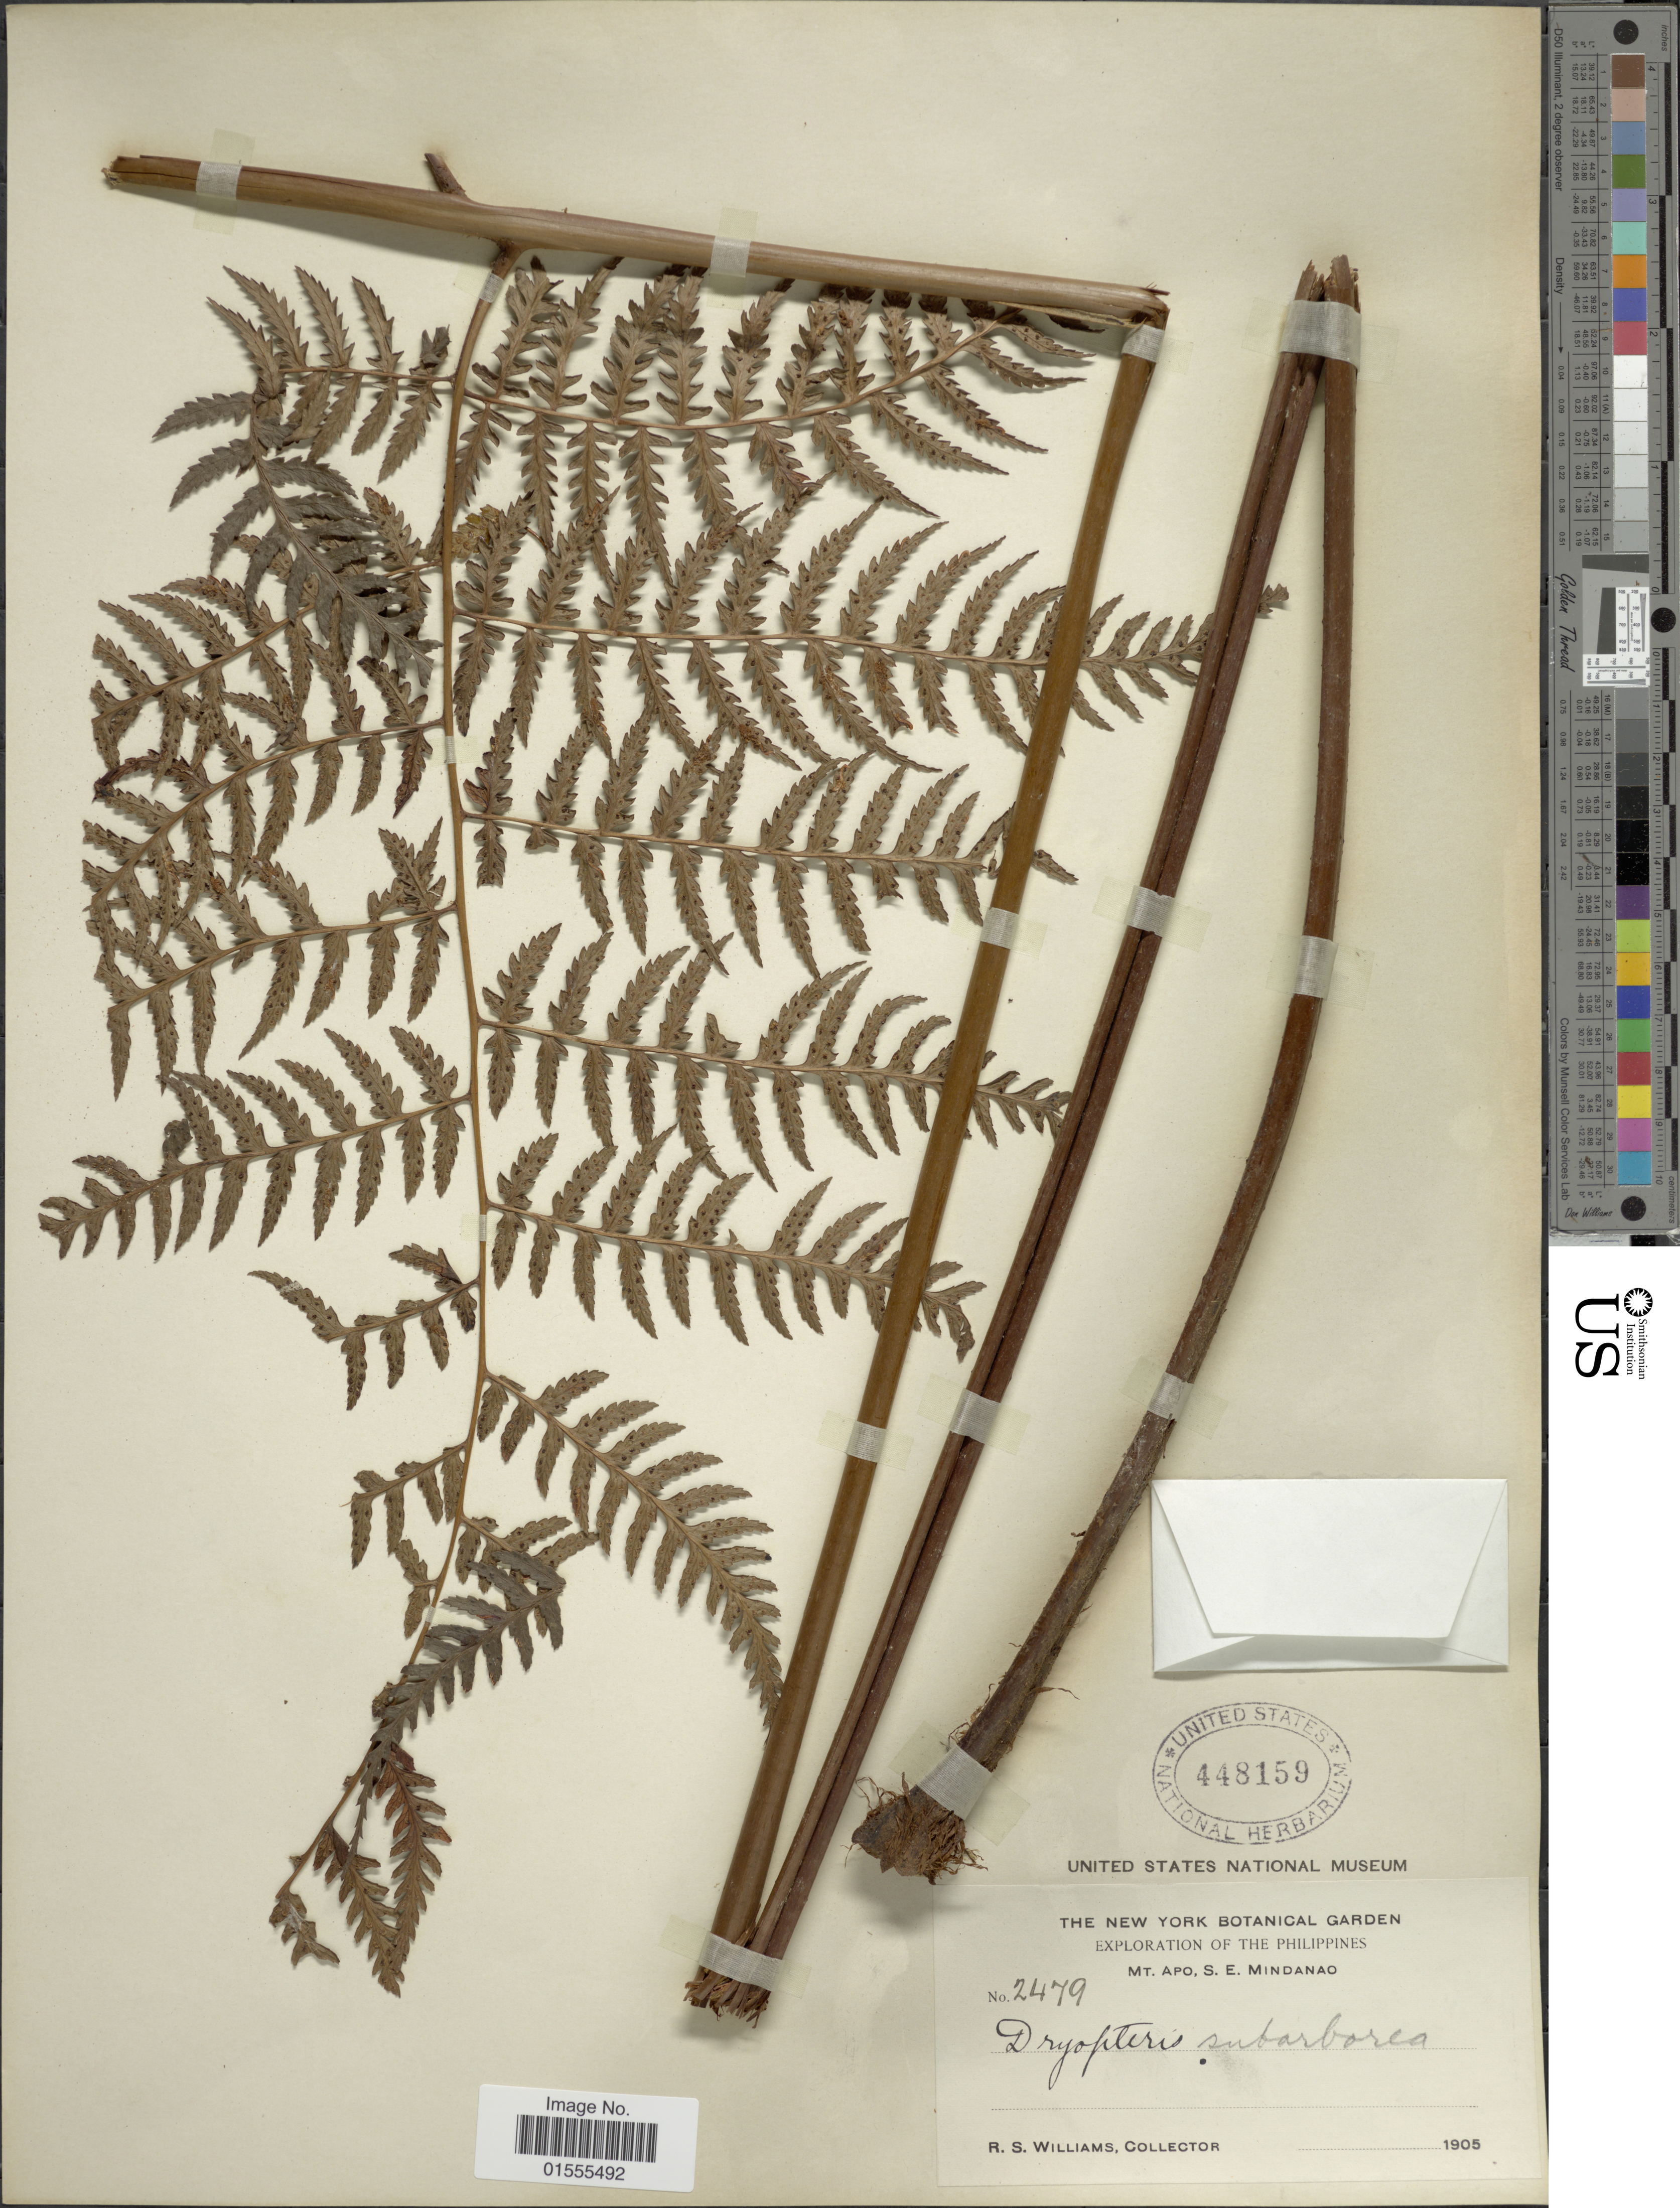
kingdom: Plantae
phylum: Tracheophyta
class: Polypodiopsida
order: Polypodiales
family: Dryopteridaceae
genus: Dryopteris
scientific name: Dryopteris subarborea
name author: (Baker) C. Chr.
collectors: R. S. Williams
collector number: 2479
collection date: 1905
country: Philippines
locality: Mt. Apo, S.E. Mindanao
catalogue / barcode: US 448159